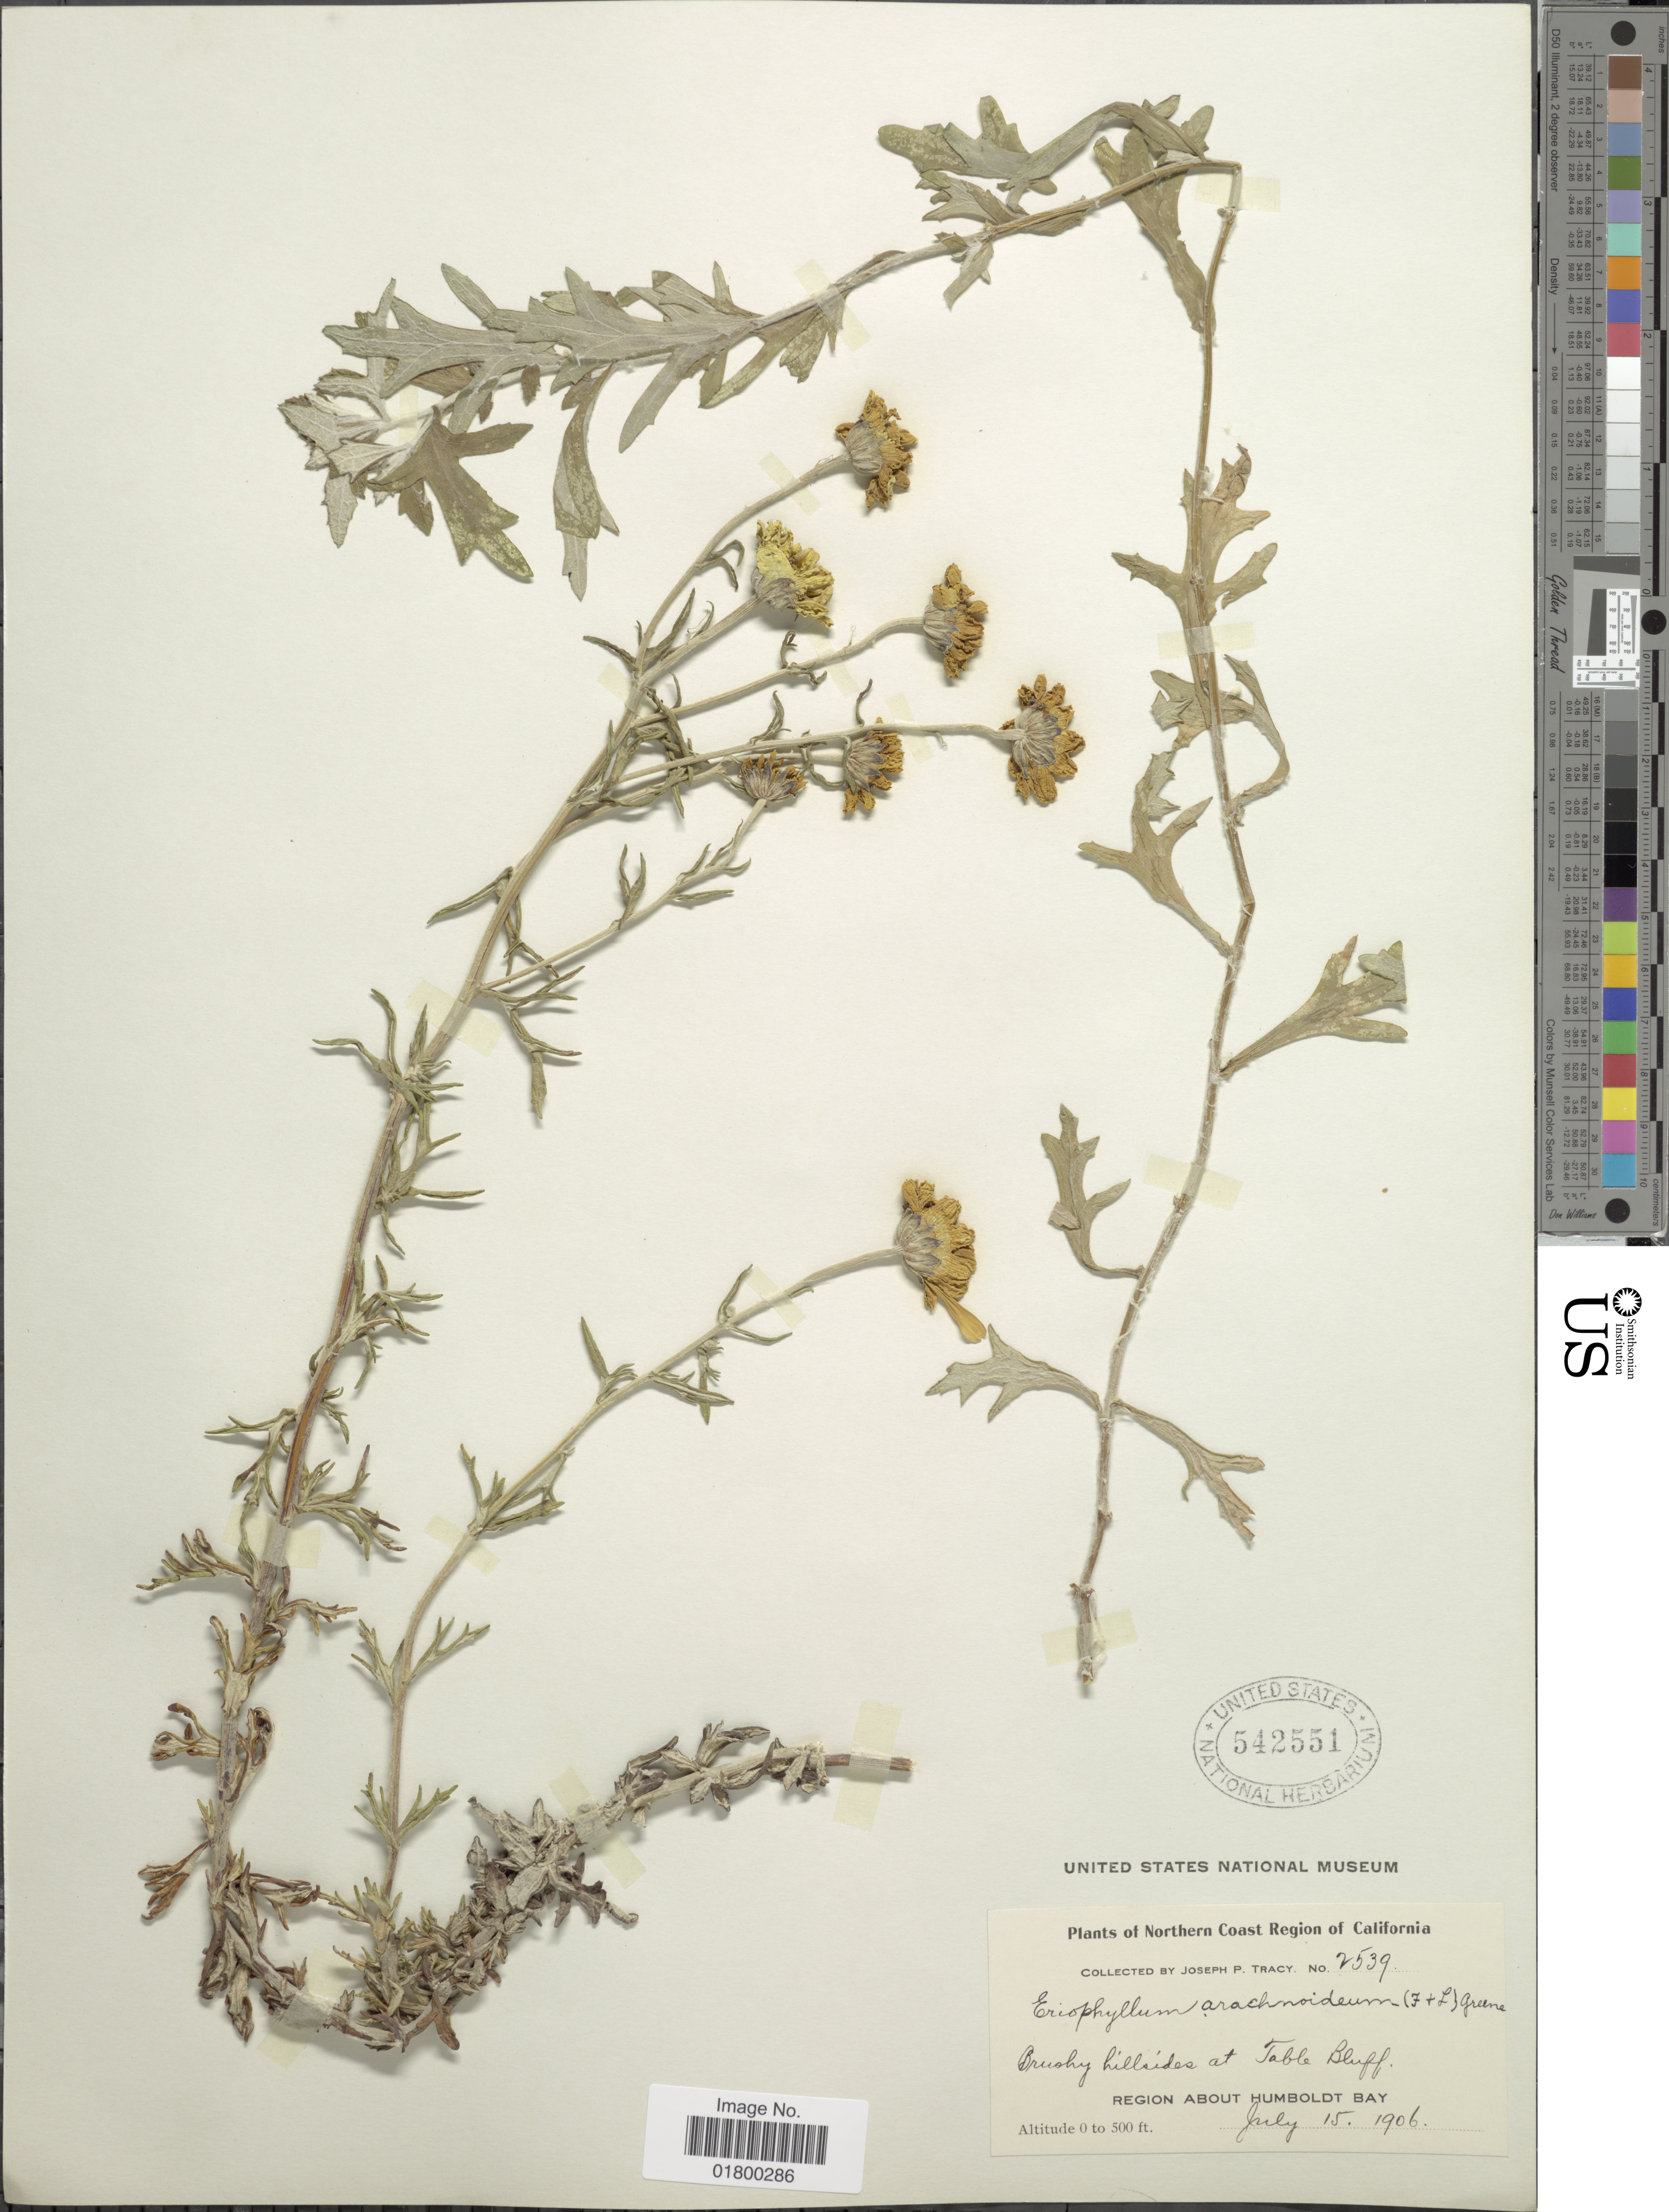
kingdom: Plantae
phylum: Tracheophyta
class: Magnoliopsida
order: Asterales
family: Asteraceae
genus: Eriophyllum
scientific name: Eriophyllum lanatum var. arachnoideum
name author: (Fisch. & Avé-Lall.) Jeps.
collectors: J. Tracy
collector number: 2539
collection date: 1906-07-15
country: United States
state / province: California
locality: Northern Coast Region of California, Brushy hillsides at Table Bluff, Region About Humboldt Bay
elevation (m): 0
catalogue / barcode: US 542551